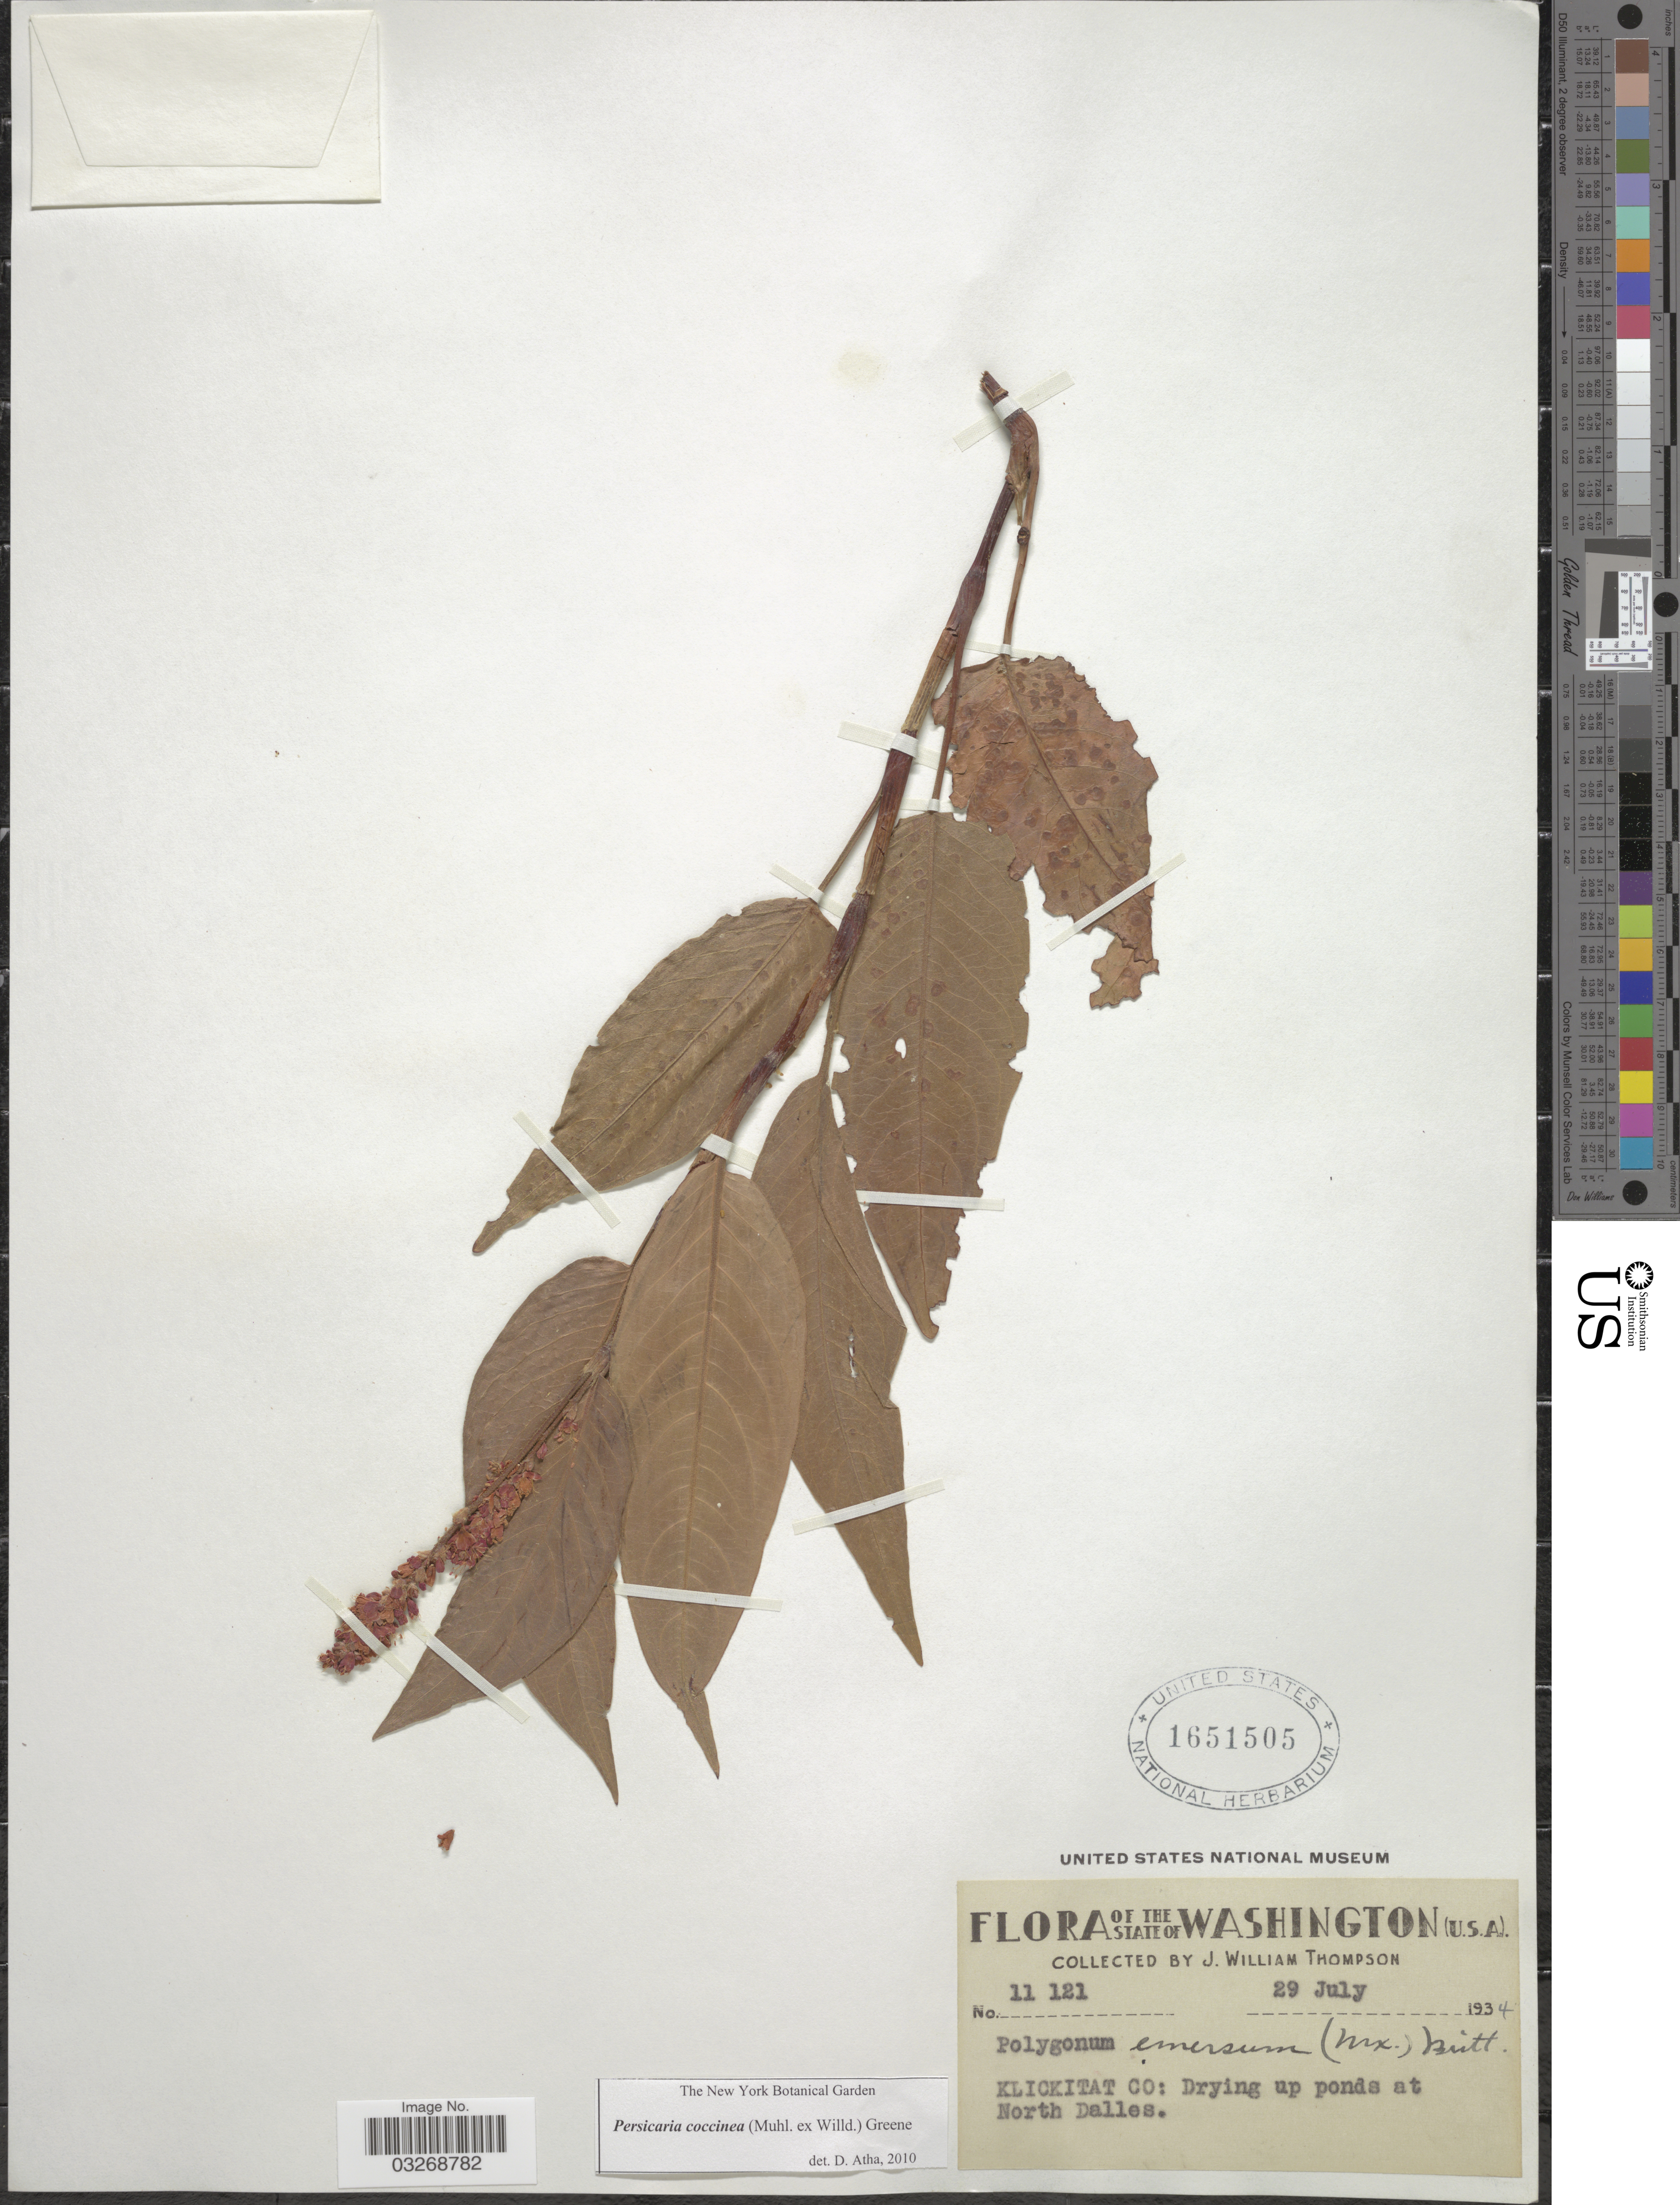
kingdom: Plantae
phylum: Tracheophyta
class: Magnoliopsida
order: Caryophyllales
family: Polygonaceae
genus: Persicaria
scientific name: Persicaria coccinea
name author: (Muhl. ex Willd.) Greene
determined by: Atha, D. E.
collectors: J. W. Thompson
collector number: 11121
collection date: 1934-07-29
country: United States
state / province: Washington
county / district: Klickitat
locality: Klickitat Co: Drying up ponds at North Dalles.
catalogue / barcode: US 1651505